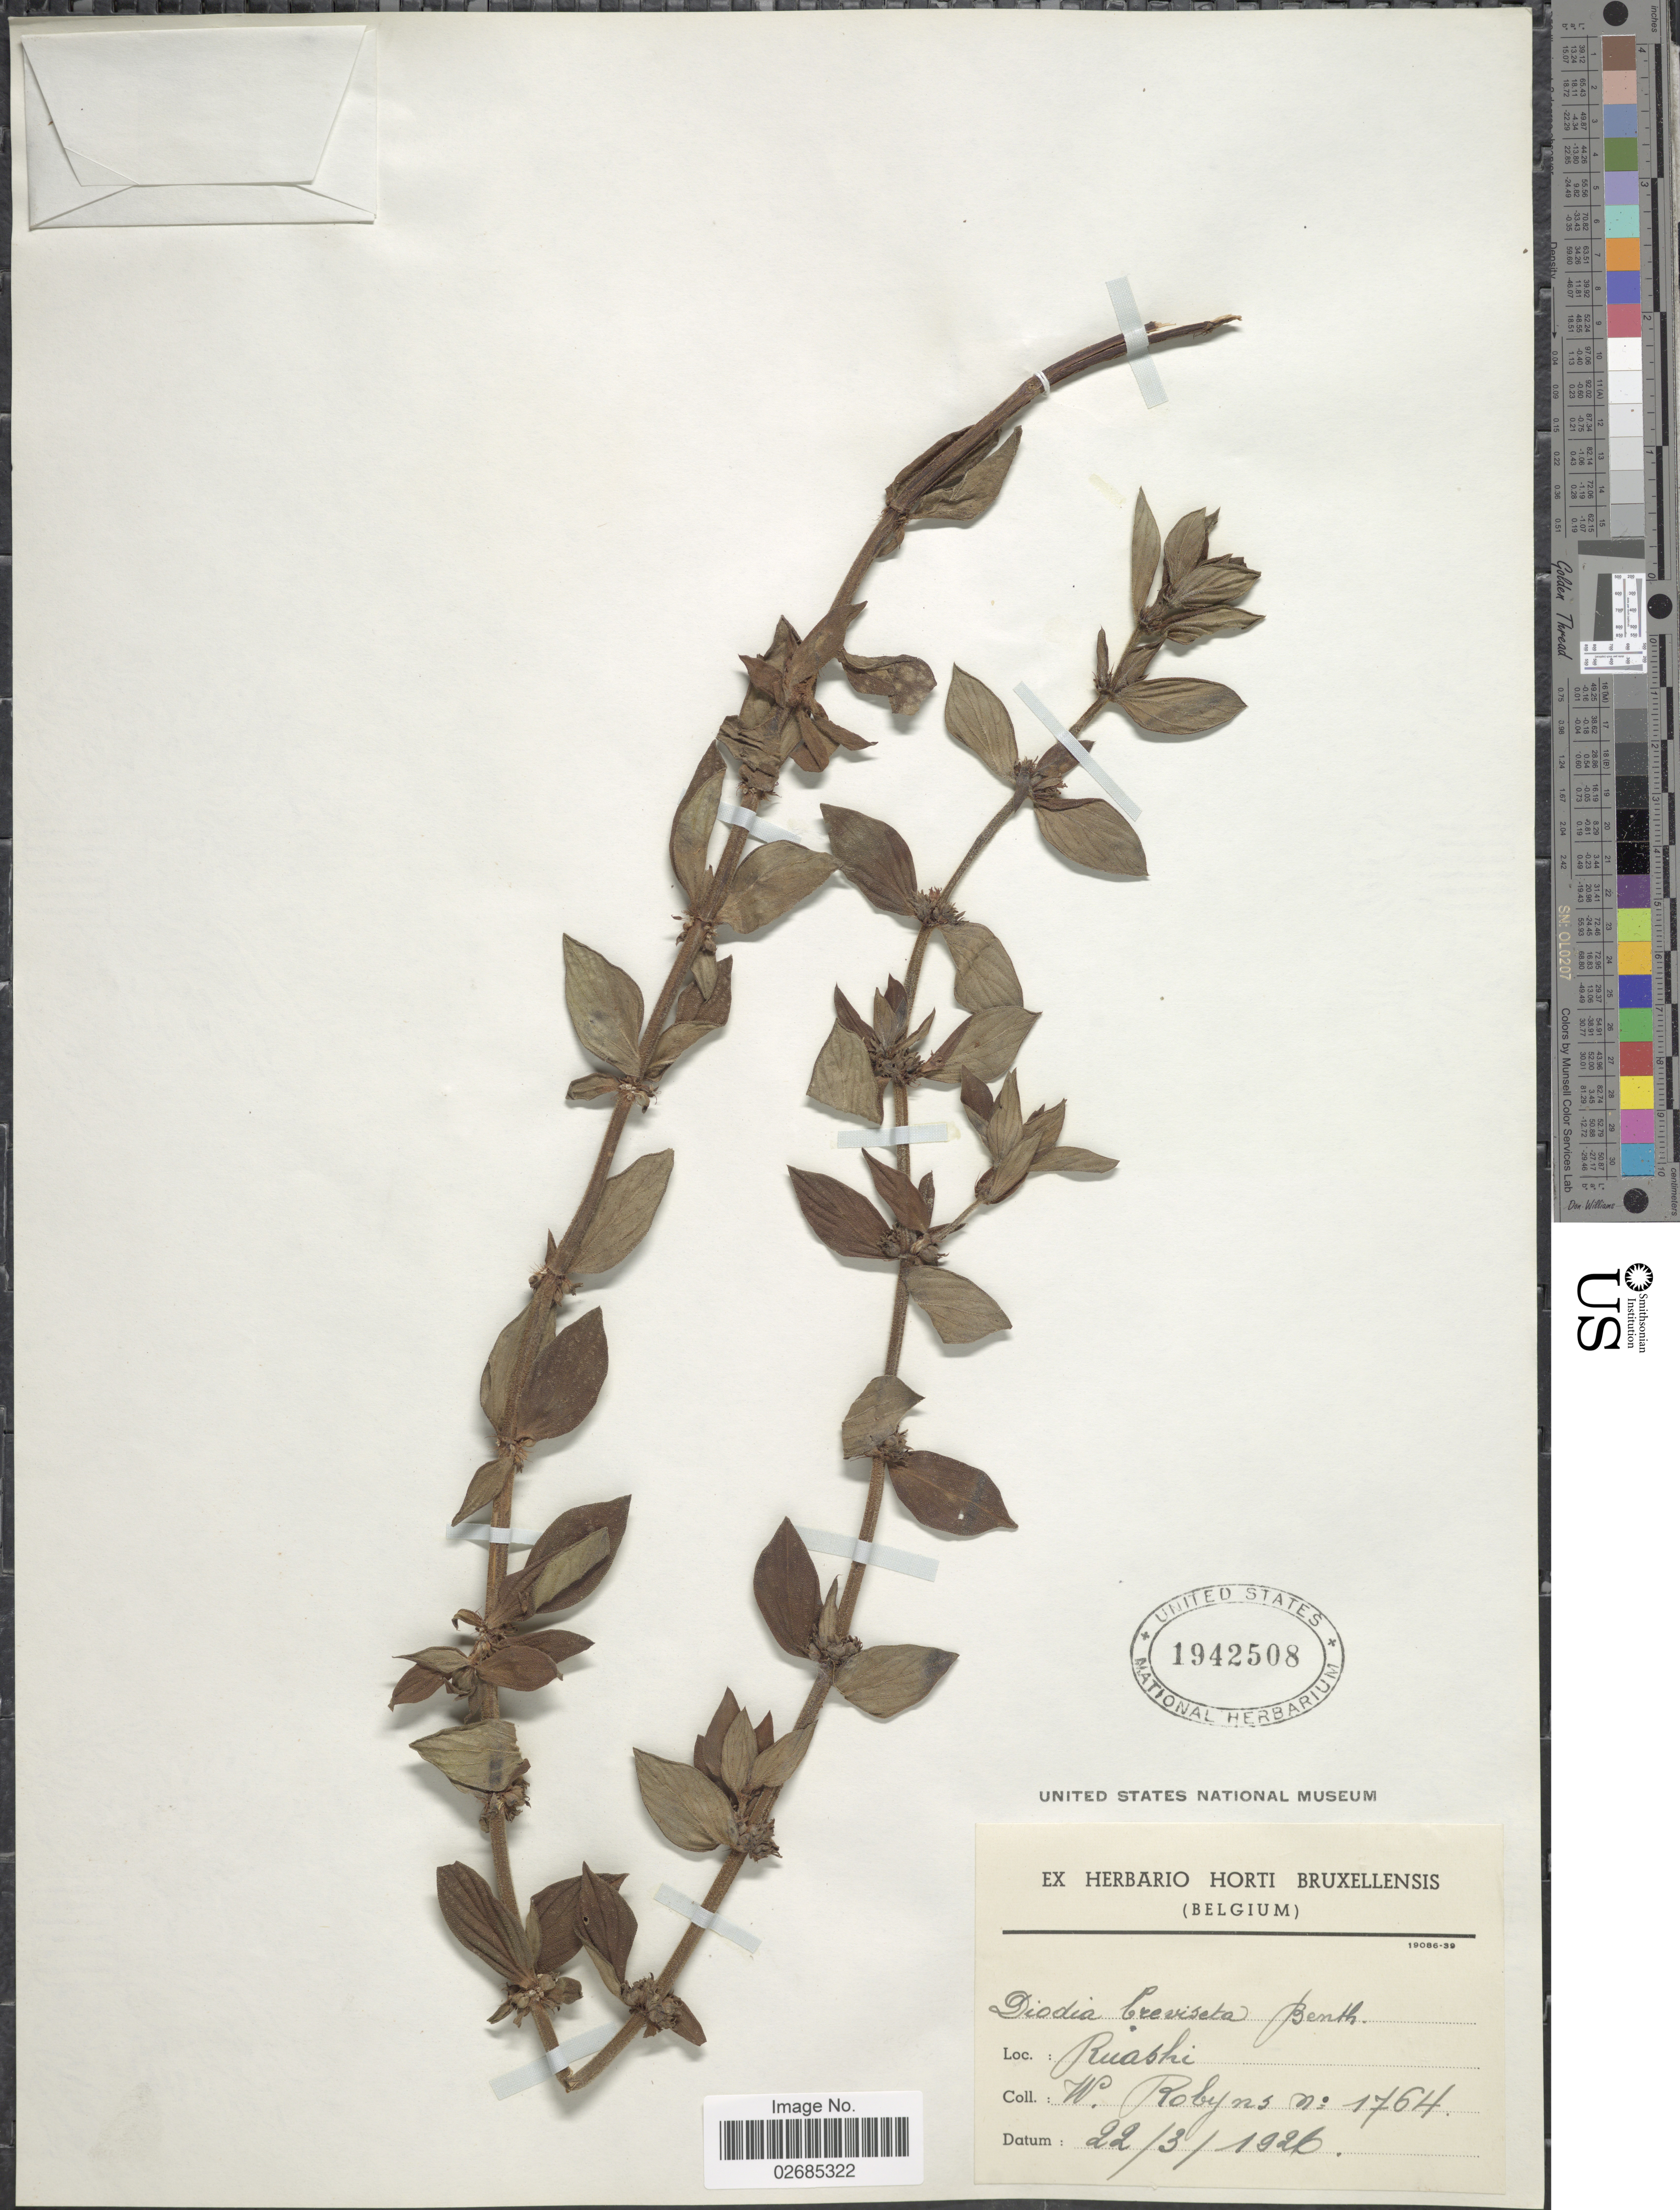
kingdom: Plantae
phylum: Tracheophyta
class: Magnoliopsida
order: Gentianales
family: Rubiaceae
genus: Diodia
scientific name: Diodia breviseta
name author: Benth.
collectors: W. Robyns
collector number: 1764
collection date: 1926-03-22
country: Congo, Democratic Republic of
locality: Ruashi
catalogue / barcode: US 1942508